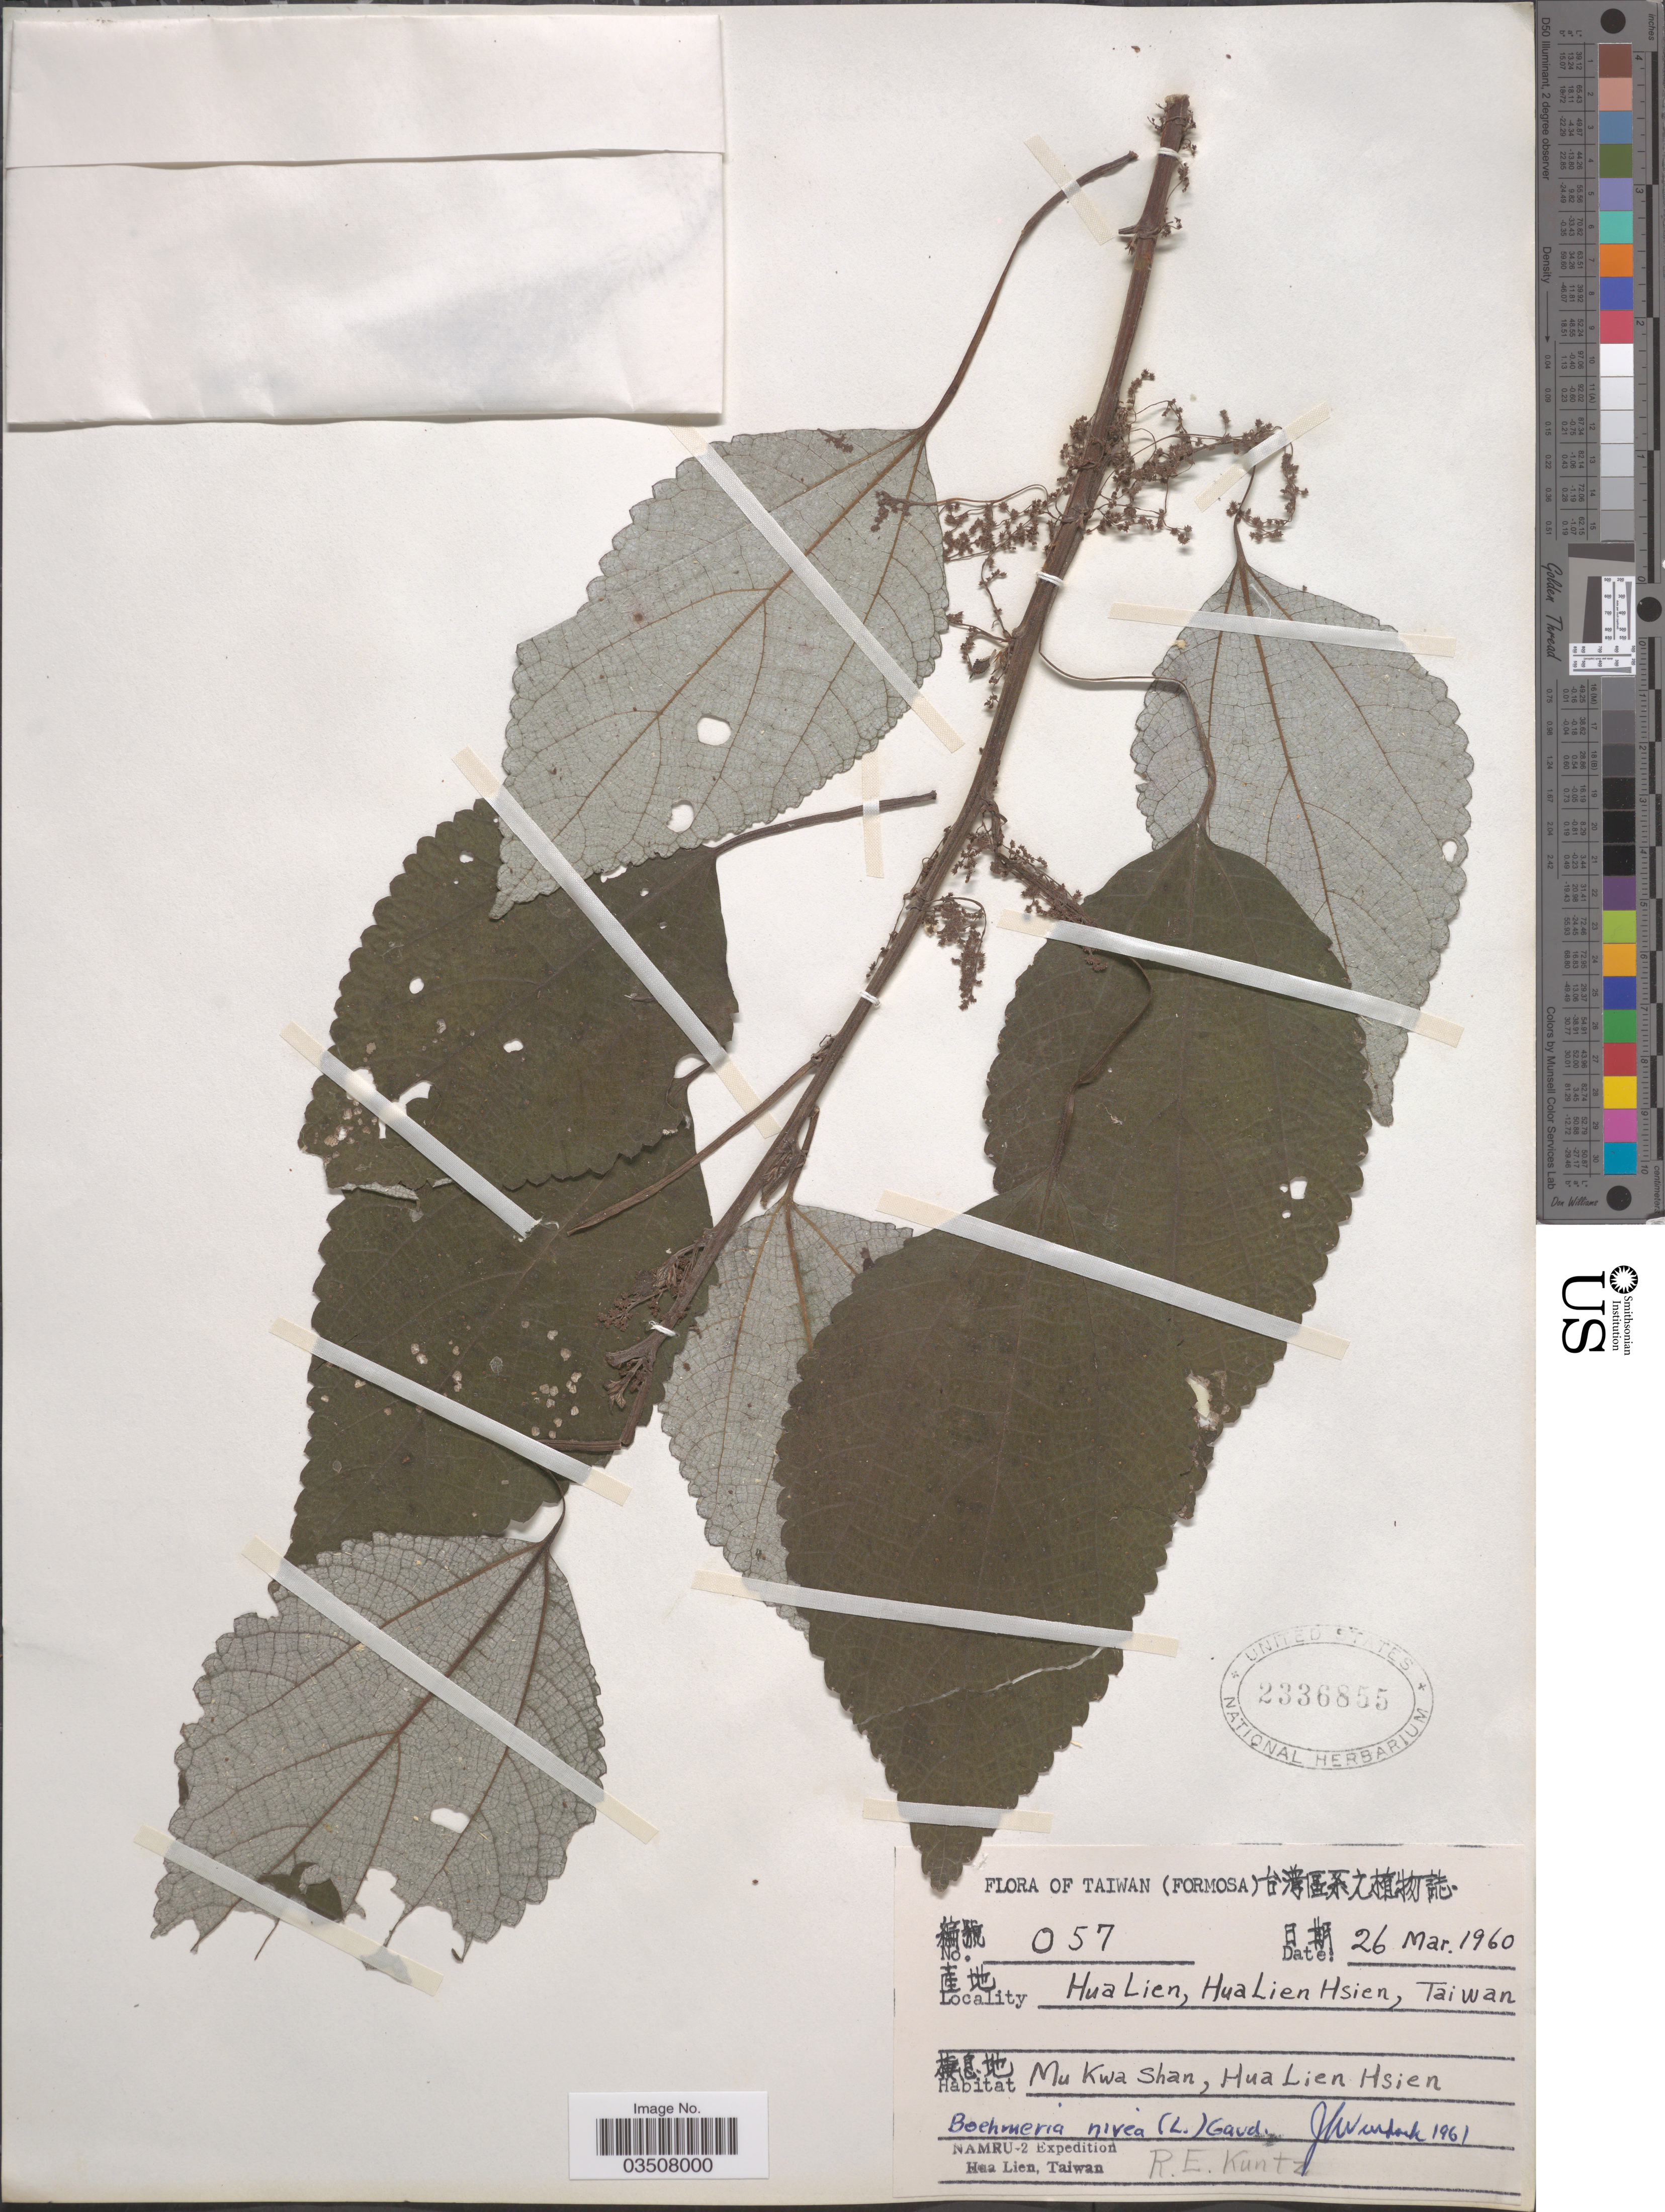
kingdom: Plantae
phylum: Tracheophyta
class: Magnoliopsida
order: Rosales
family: Urticaceae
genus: Boehmeria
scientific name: Boehmeria nivea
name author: (L.) Gaudich.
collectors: R. E. Kuntz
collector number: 057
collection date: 1960-03-26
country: Taiwan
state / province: Hualien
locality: Hua Lien, Hua Lien Hsien. Mu Kwa Shan.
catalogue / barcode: US 2336855